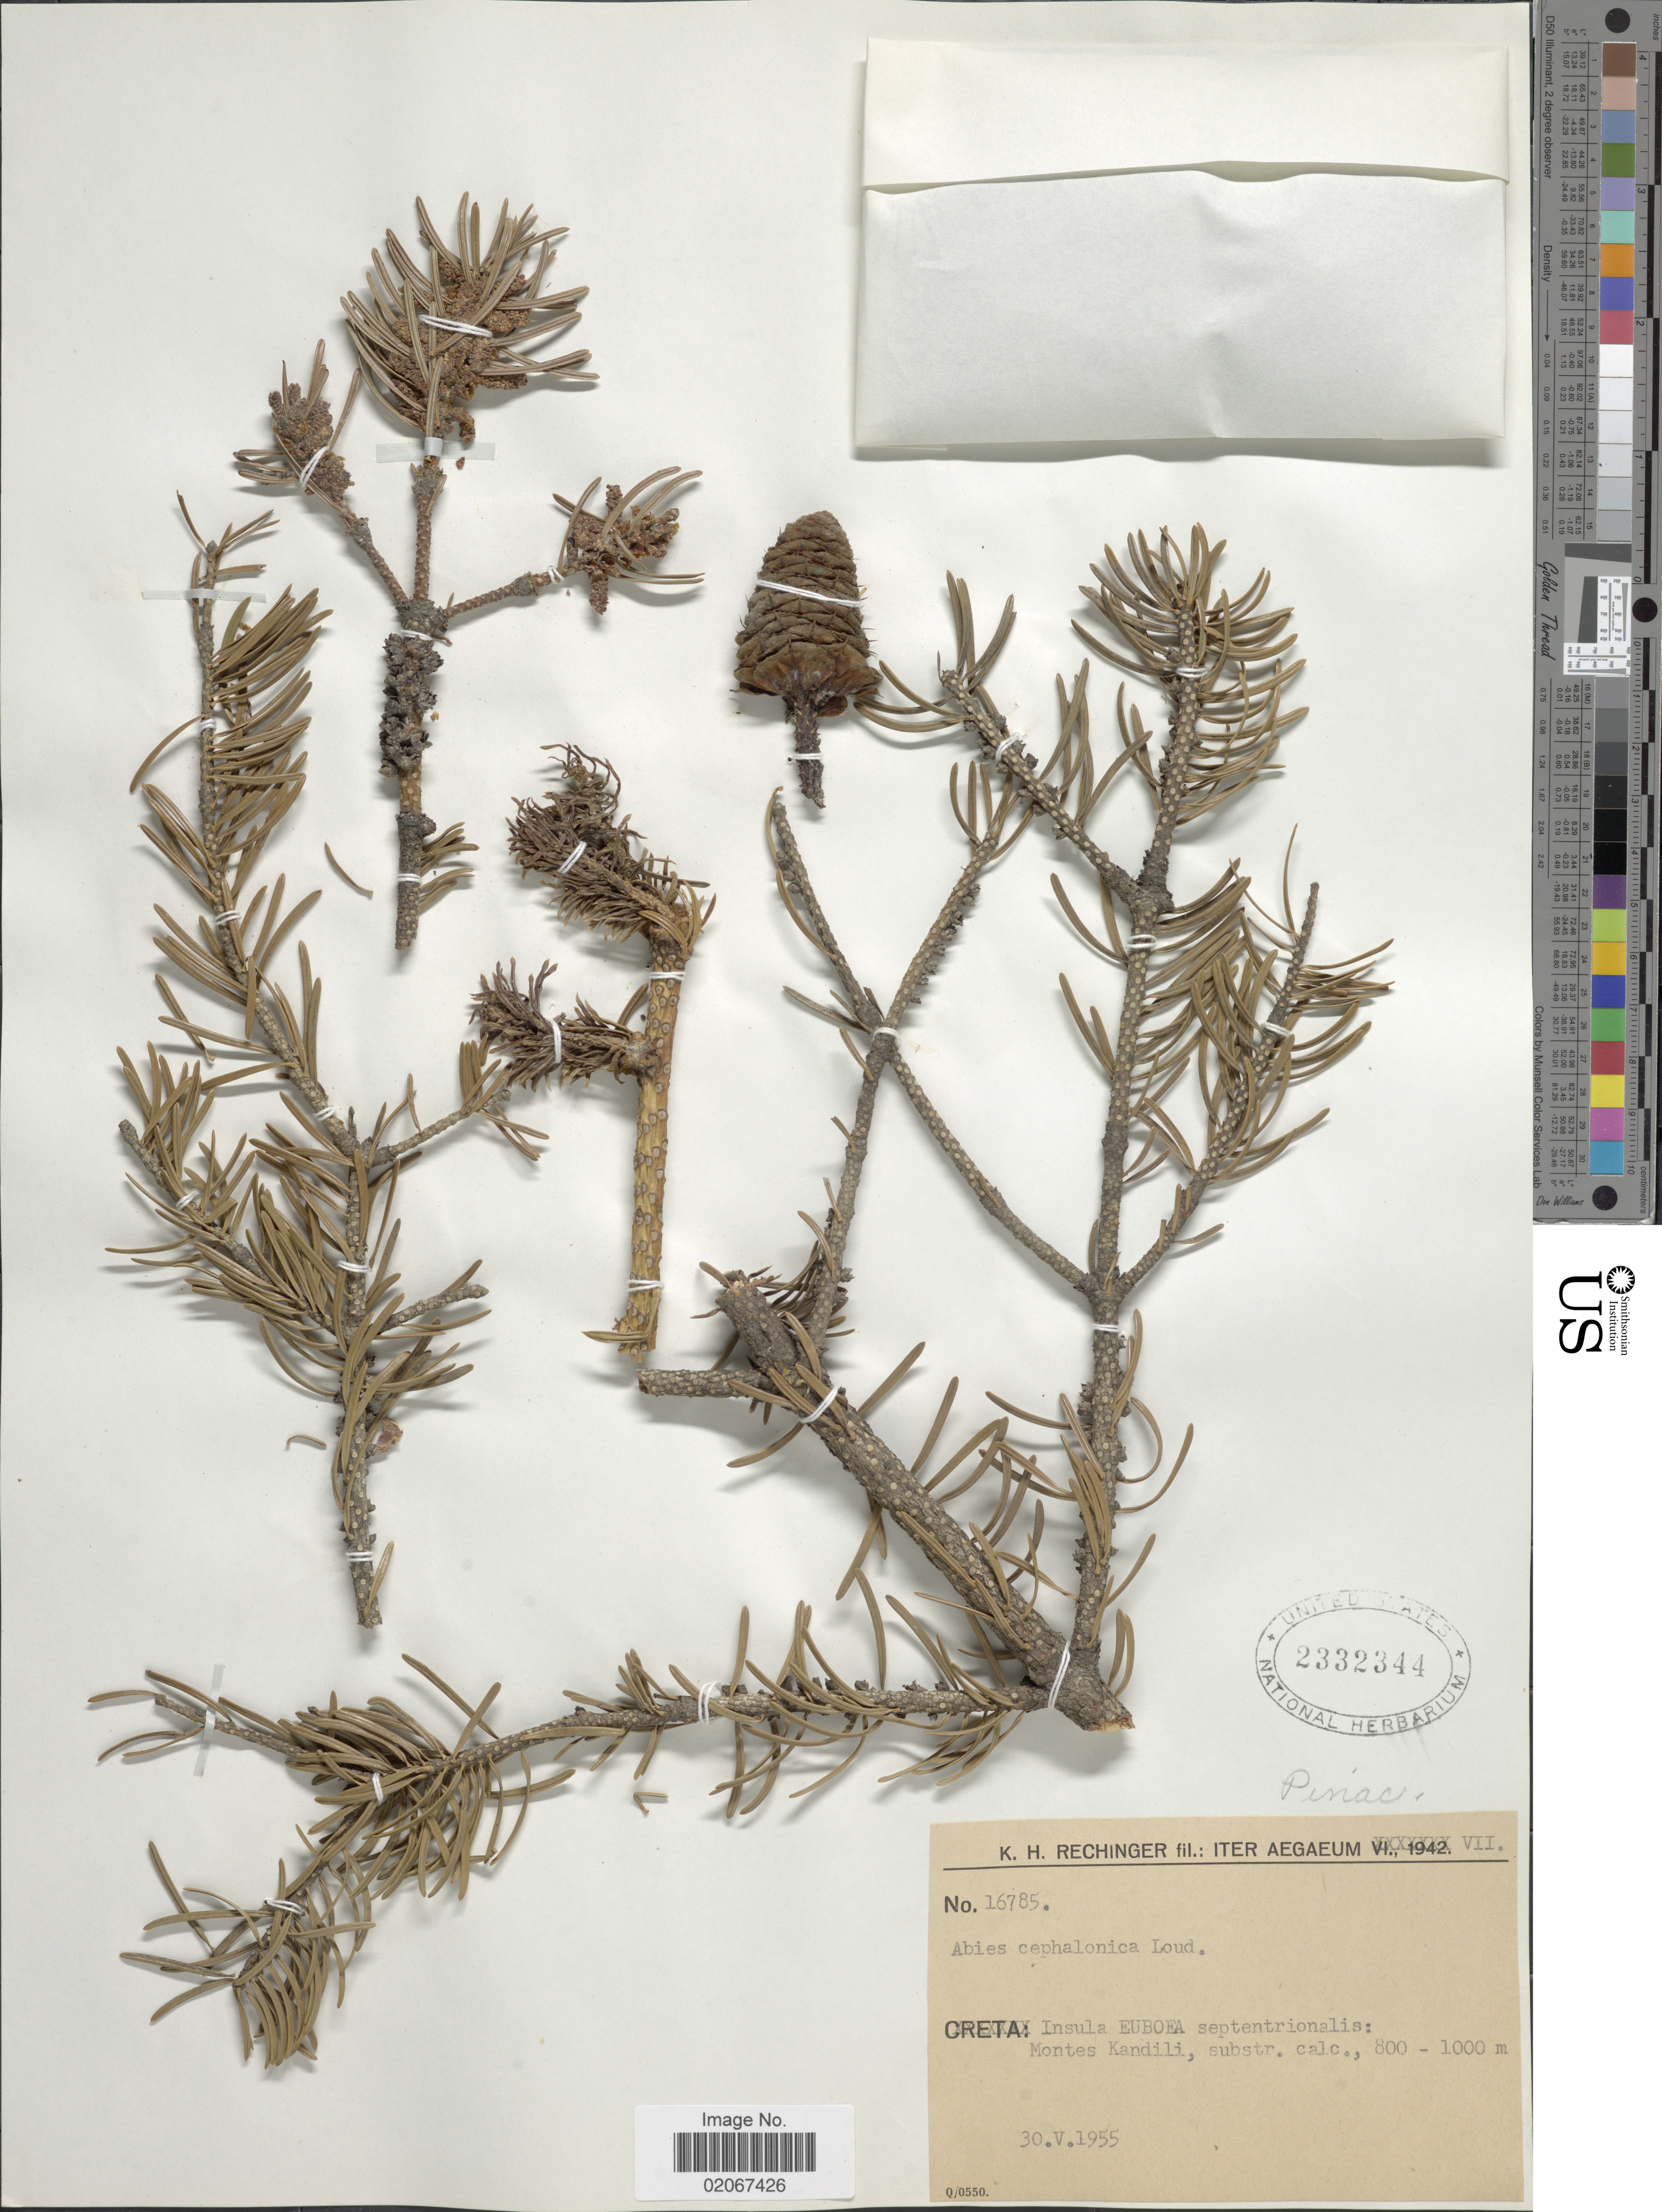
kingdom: Plantae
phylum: Tracheophyta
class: Pinopsida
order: Pinales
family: Pinaceae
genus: Abies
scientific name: Abies cephalonica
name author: Loudon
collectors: K. H. Rechinger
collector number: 16785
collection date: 1955-05-30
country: Greece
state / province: Crete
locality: Aegaeum. Insula Euboea, septentrionalis: Montes Kandili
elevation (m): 800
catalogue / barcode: US 2332344